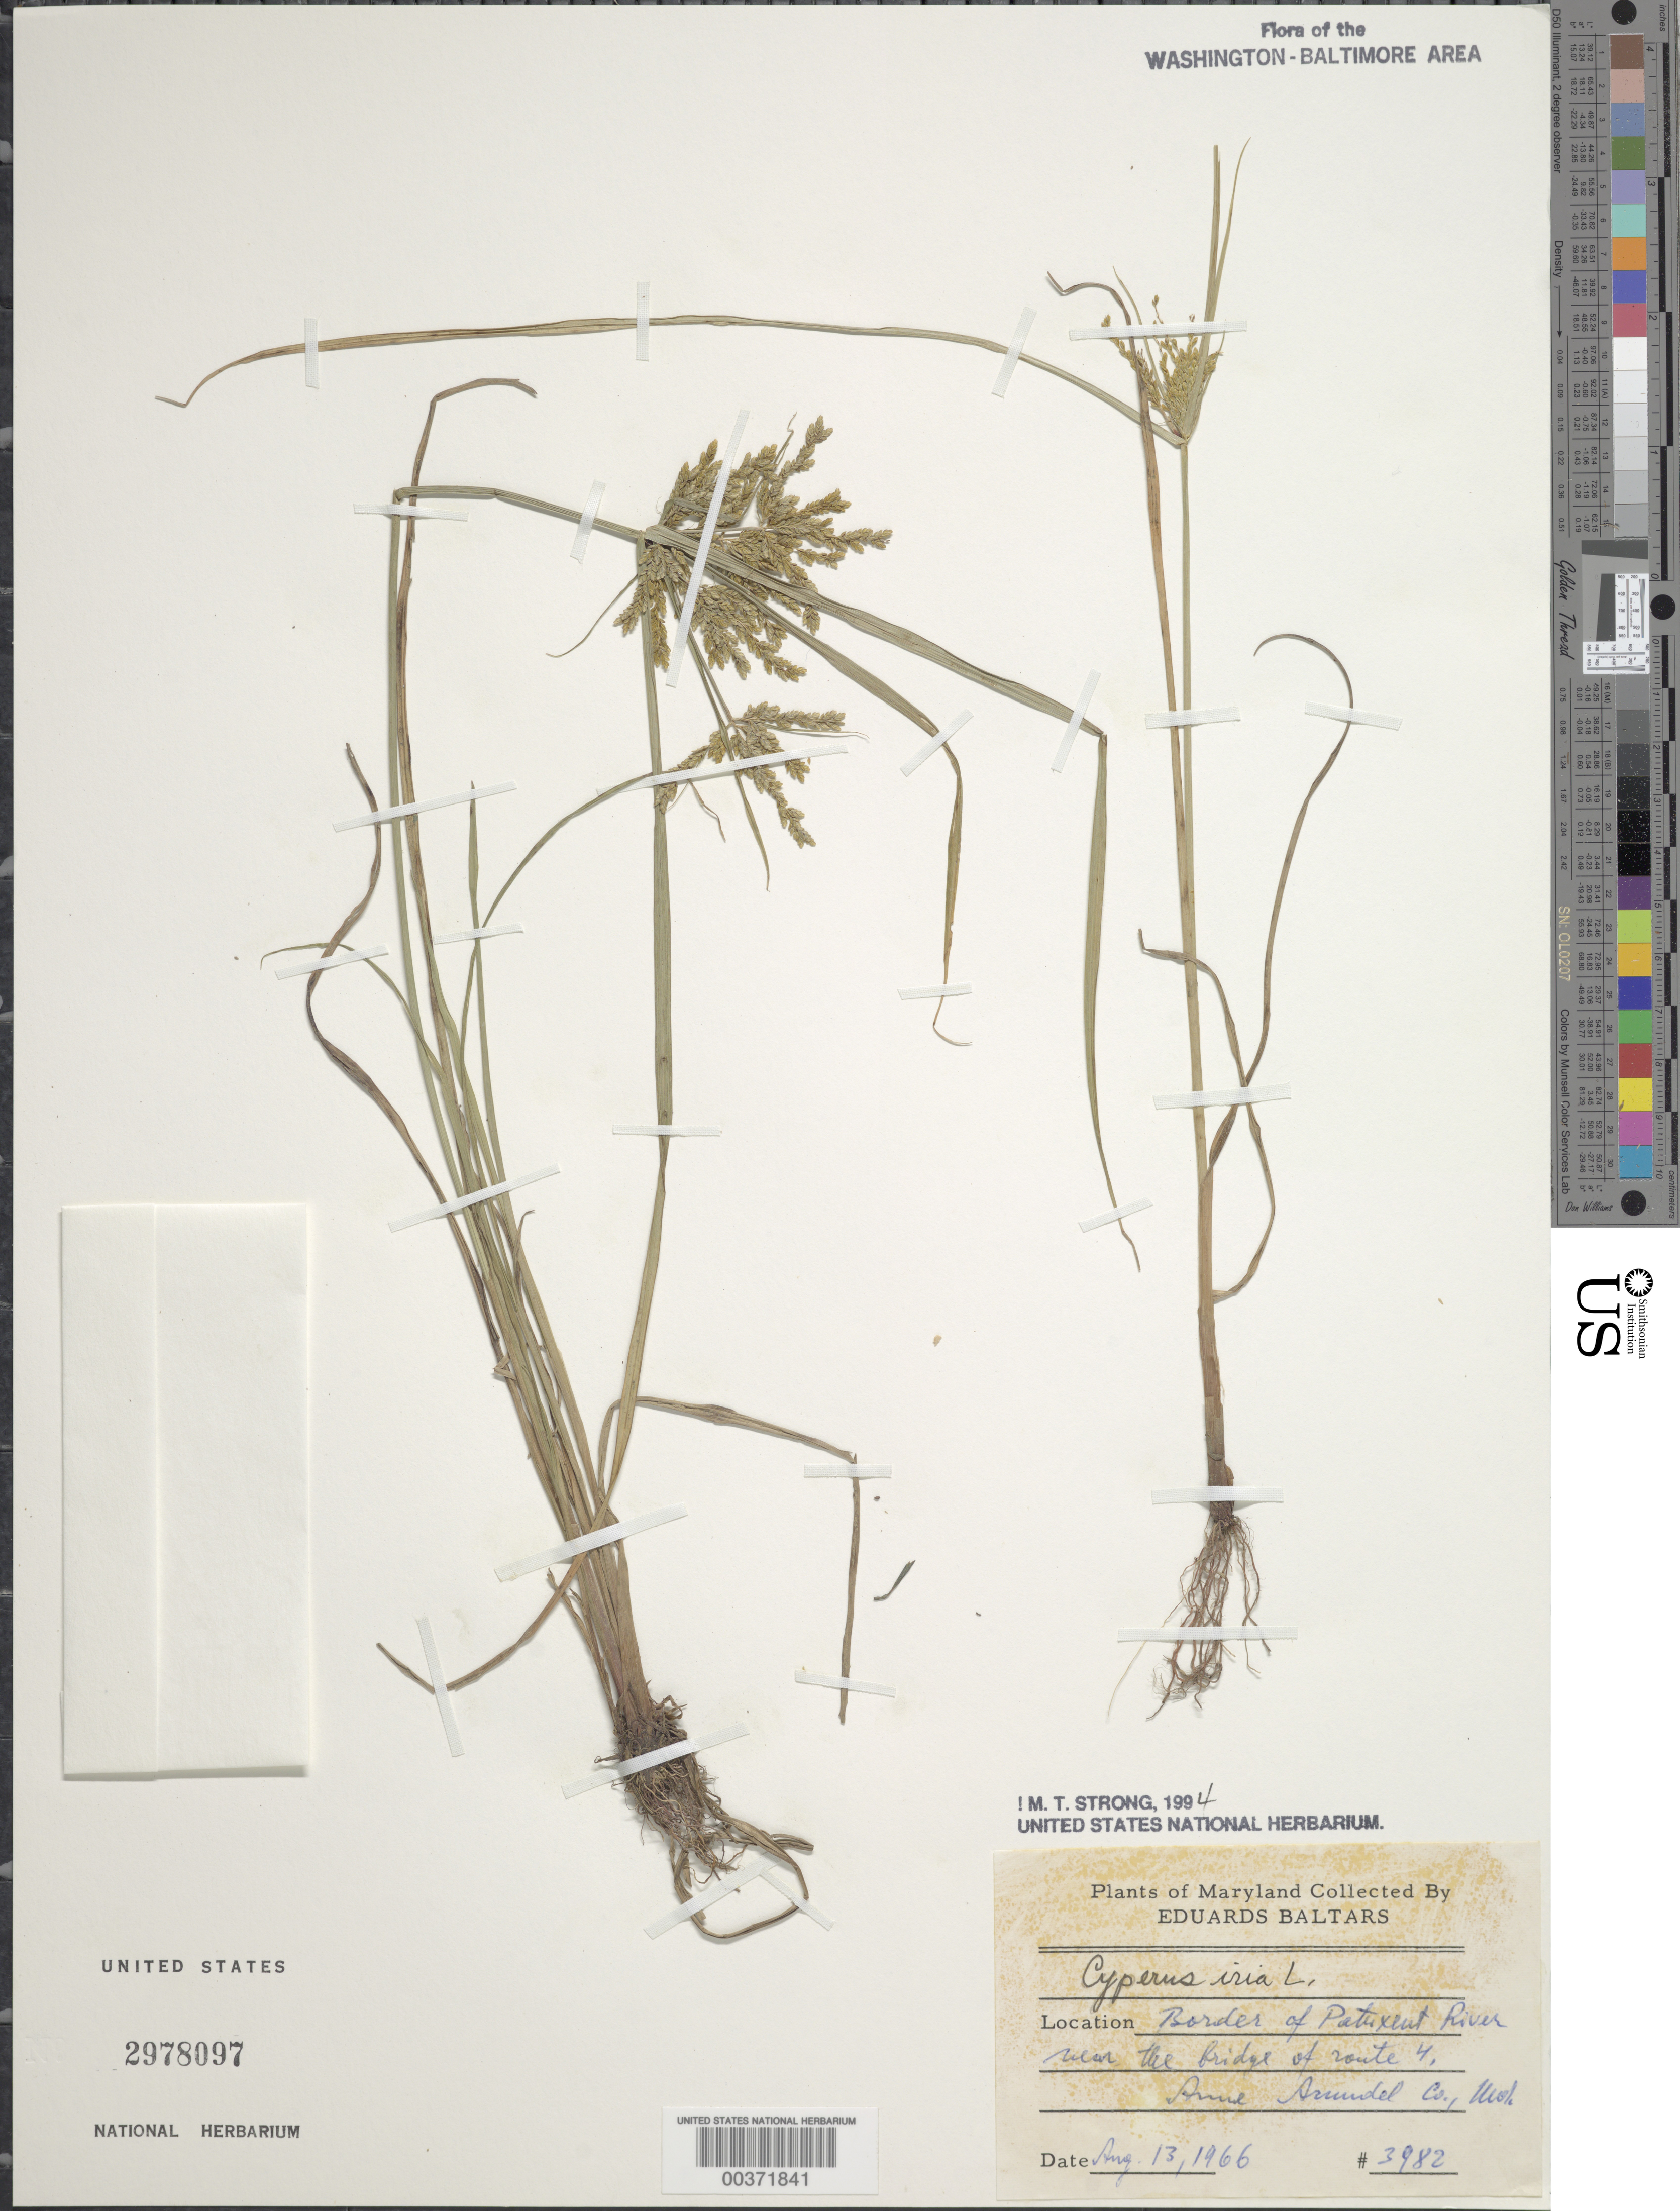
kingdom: Plantae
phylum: Tracheophyta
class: Liliopsida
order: Poales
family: Cyperaceae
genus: Cyperus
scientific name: Cyperus iria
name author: L.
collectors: E. Baltars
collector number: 3982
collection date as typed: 13 Aug 1966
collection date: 1966-08-13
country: United States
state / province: Maryland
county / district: Anne Arundel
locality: Patuxent River, Route 4 Bridge vicinity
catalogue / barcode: US 2978097